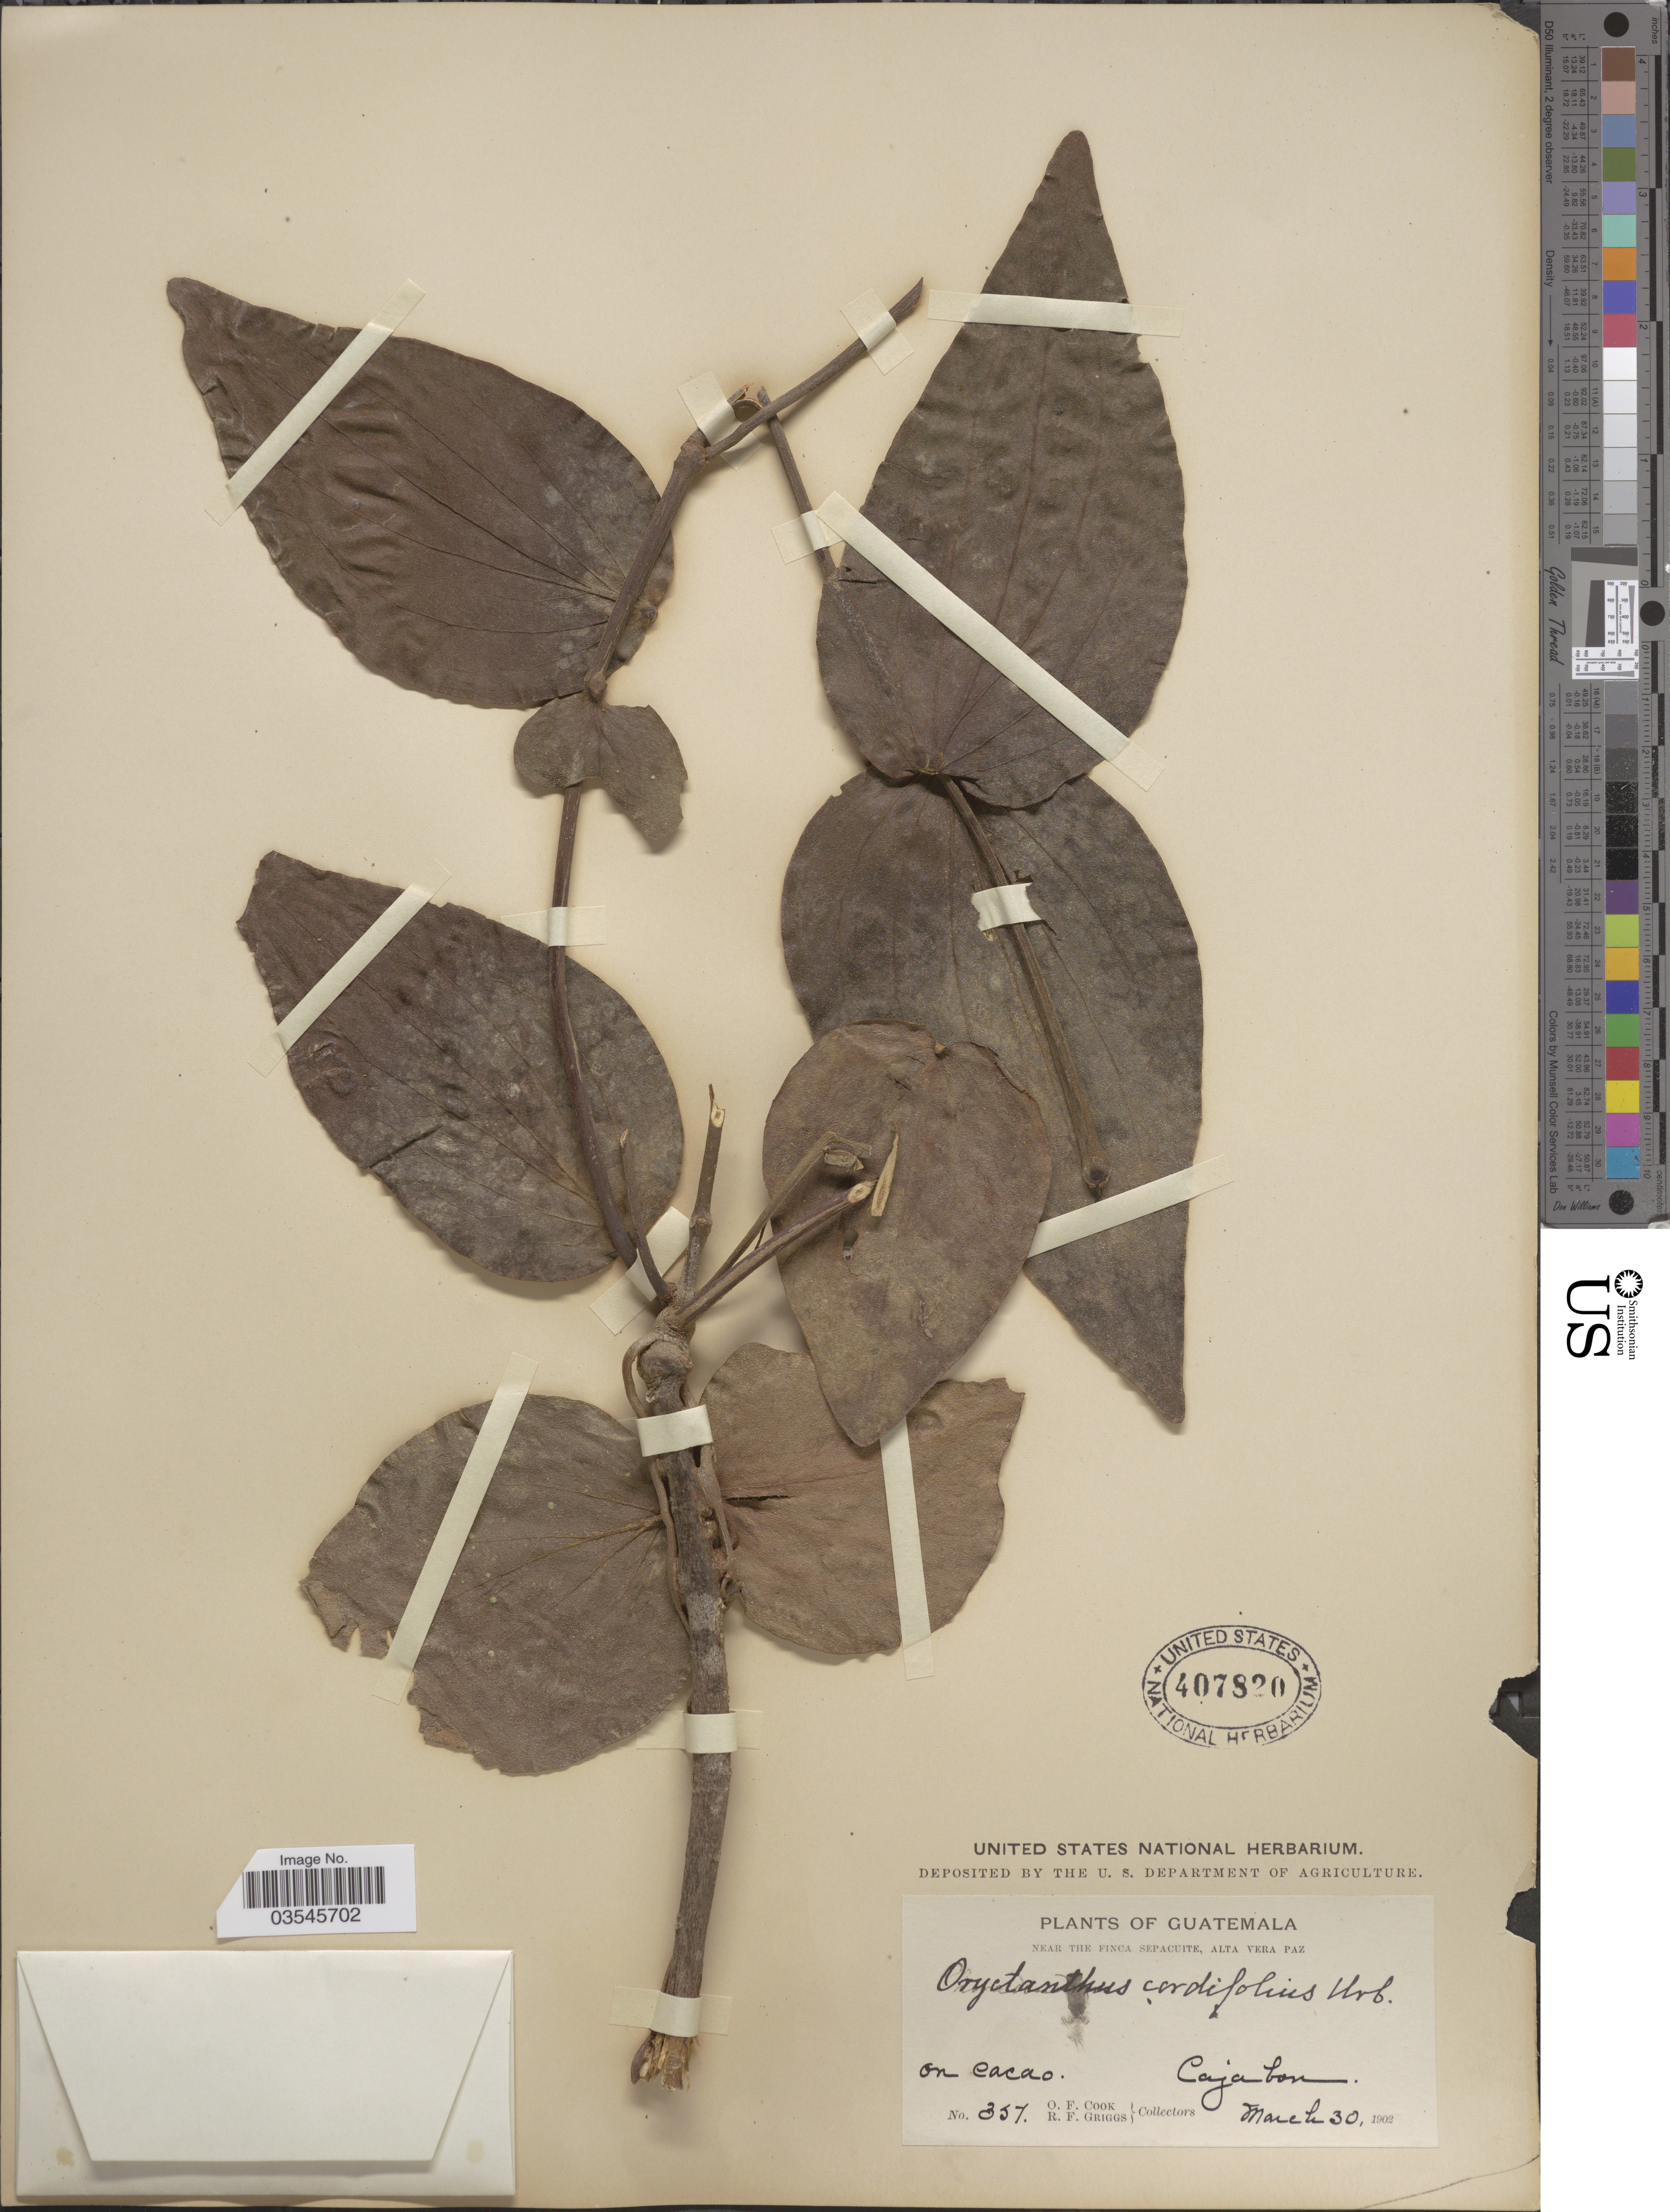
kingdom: Plantae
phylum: Tracheophyta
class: Magnoliopsida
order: Santalales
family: Loranthaceae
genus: Oryctanthus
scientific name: Oryctanthus cordifolius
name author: (C. Presl) Urb.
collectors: O. F. Cook & R. F. Griggs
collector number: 351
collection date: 1902-03-30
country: Guatemala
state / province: Alta Verapaz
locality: Near The Finca Sepacuite. Alta Vera Paz. Cajabon.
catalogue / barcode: US 407820